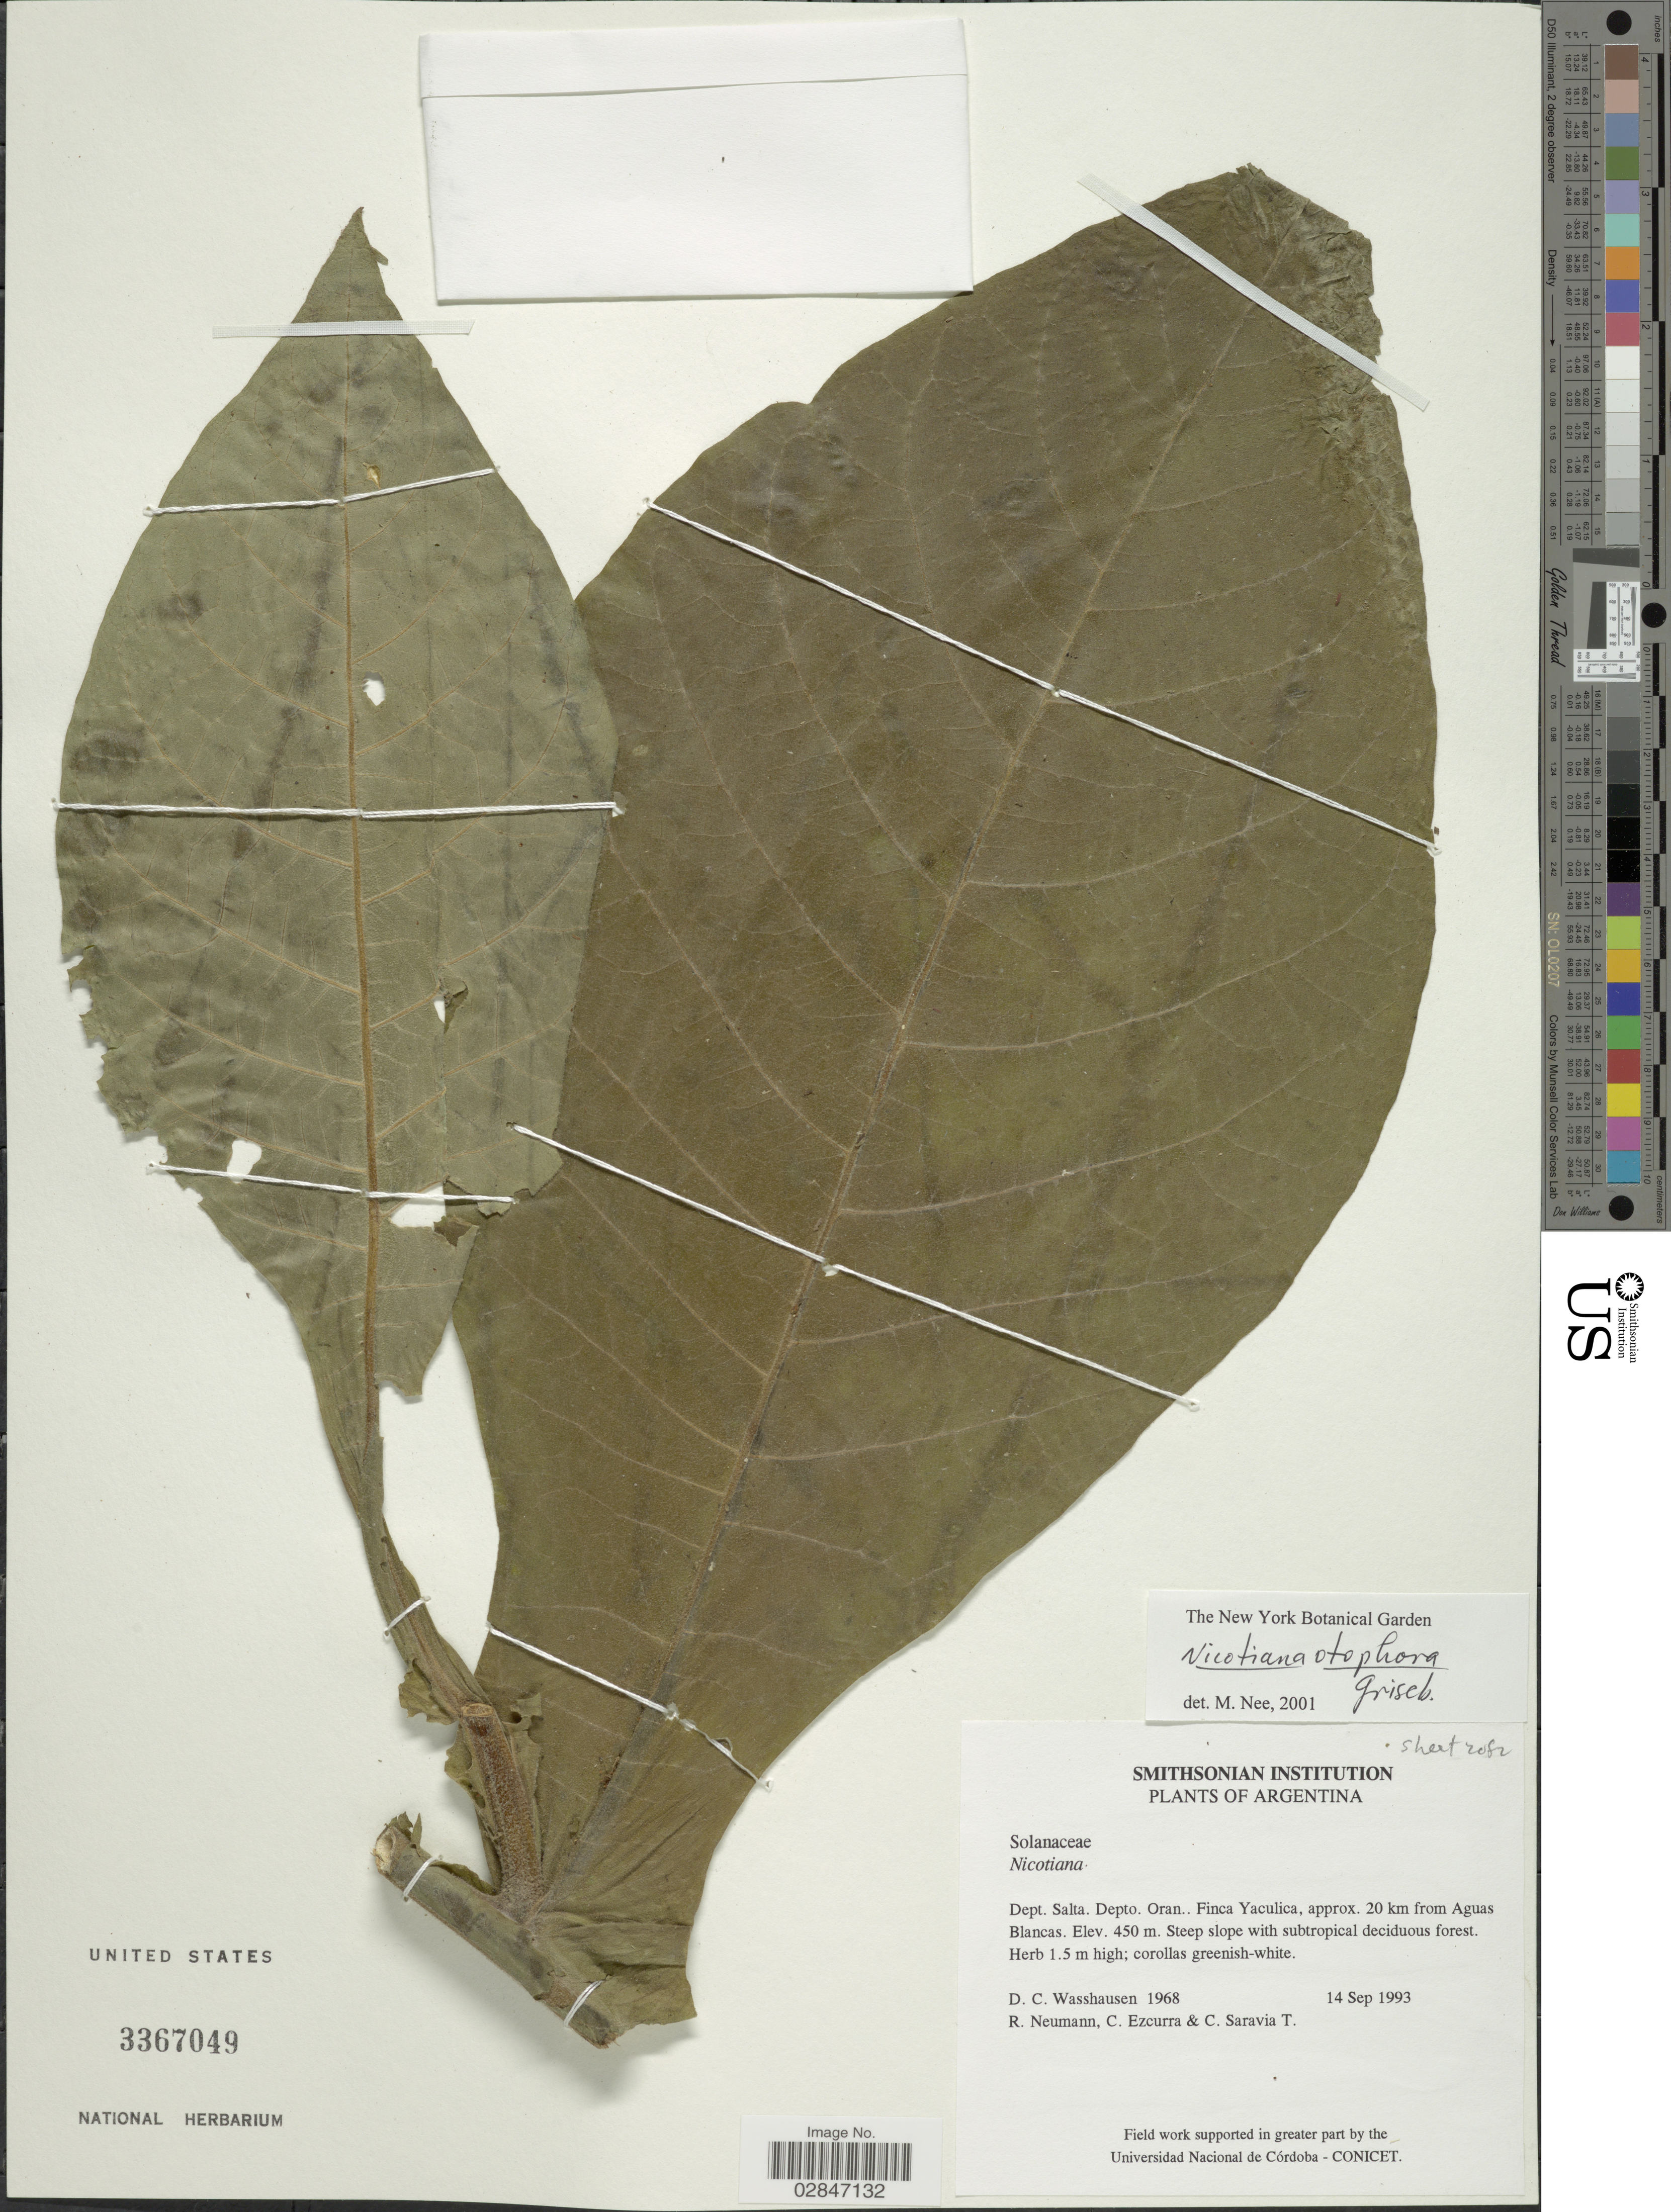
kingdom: Plantae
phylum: Tracheophyta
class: Magnoliopsida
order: Solanales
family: Solanaceae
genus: Nicotiana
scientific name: Nicotiana otophora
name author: Griseb.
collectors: D. C. Wasshausen, R. Neumann, C. Ezcurra & C. Saravia T.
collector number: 1968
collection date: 1993-09-14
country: Argentina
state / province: Salta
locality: Dept. Salta, Depto. Oran, Finca Yaculica, approx. 20 km from Aguas Blancas.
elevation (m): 450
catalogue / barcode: US 3367049